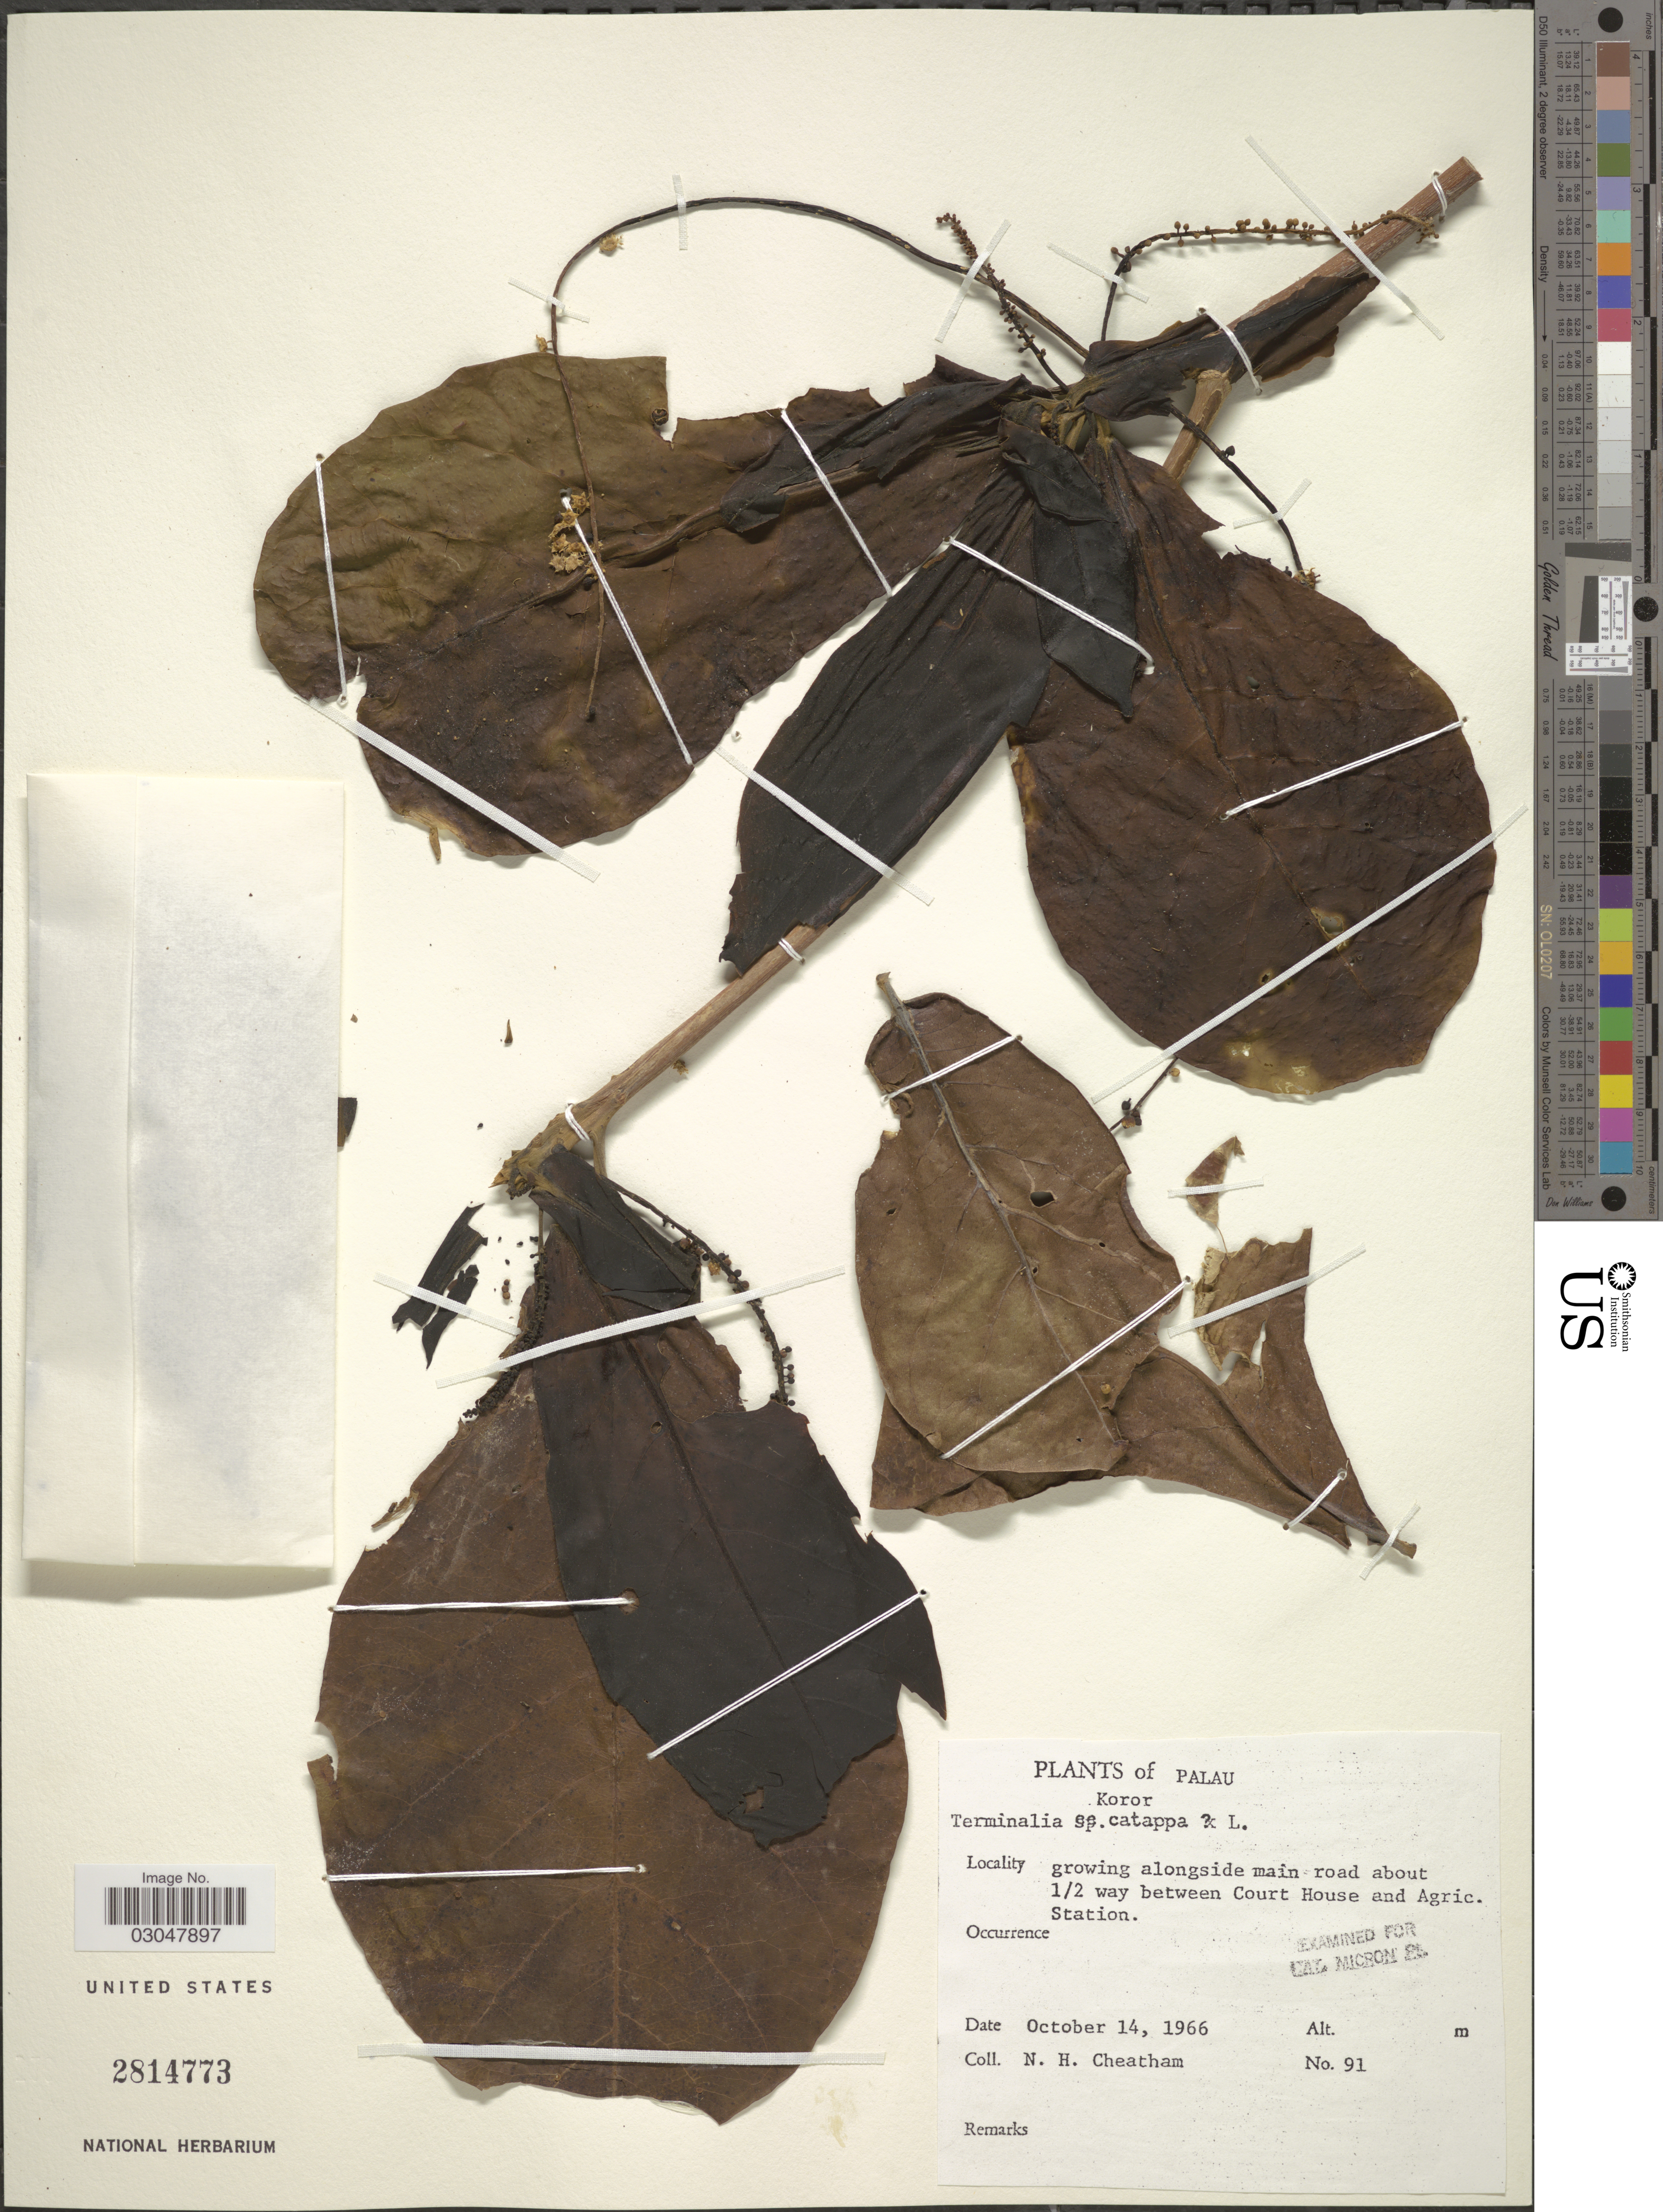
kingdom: Plantae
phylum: Tracheophyta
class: Magnoliopsida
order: Myrtales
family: Combretaceae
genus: Terminalia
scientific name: Terminalia catappa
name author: L.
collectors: N. H. Cheatham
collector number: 91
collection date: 1966-10-14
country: Palau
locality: Palau. Koror. Growing alongside main road about ½ between Court House and Agric. Station.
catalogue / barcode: US 2814773